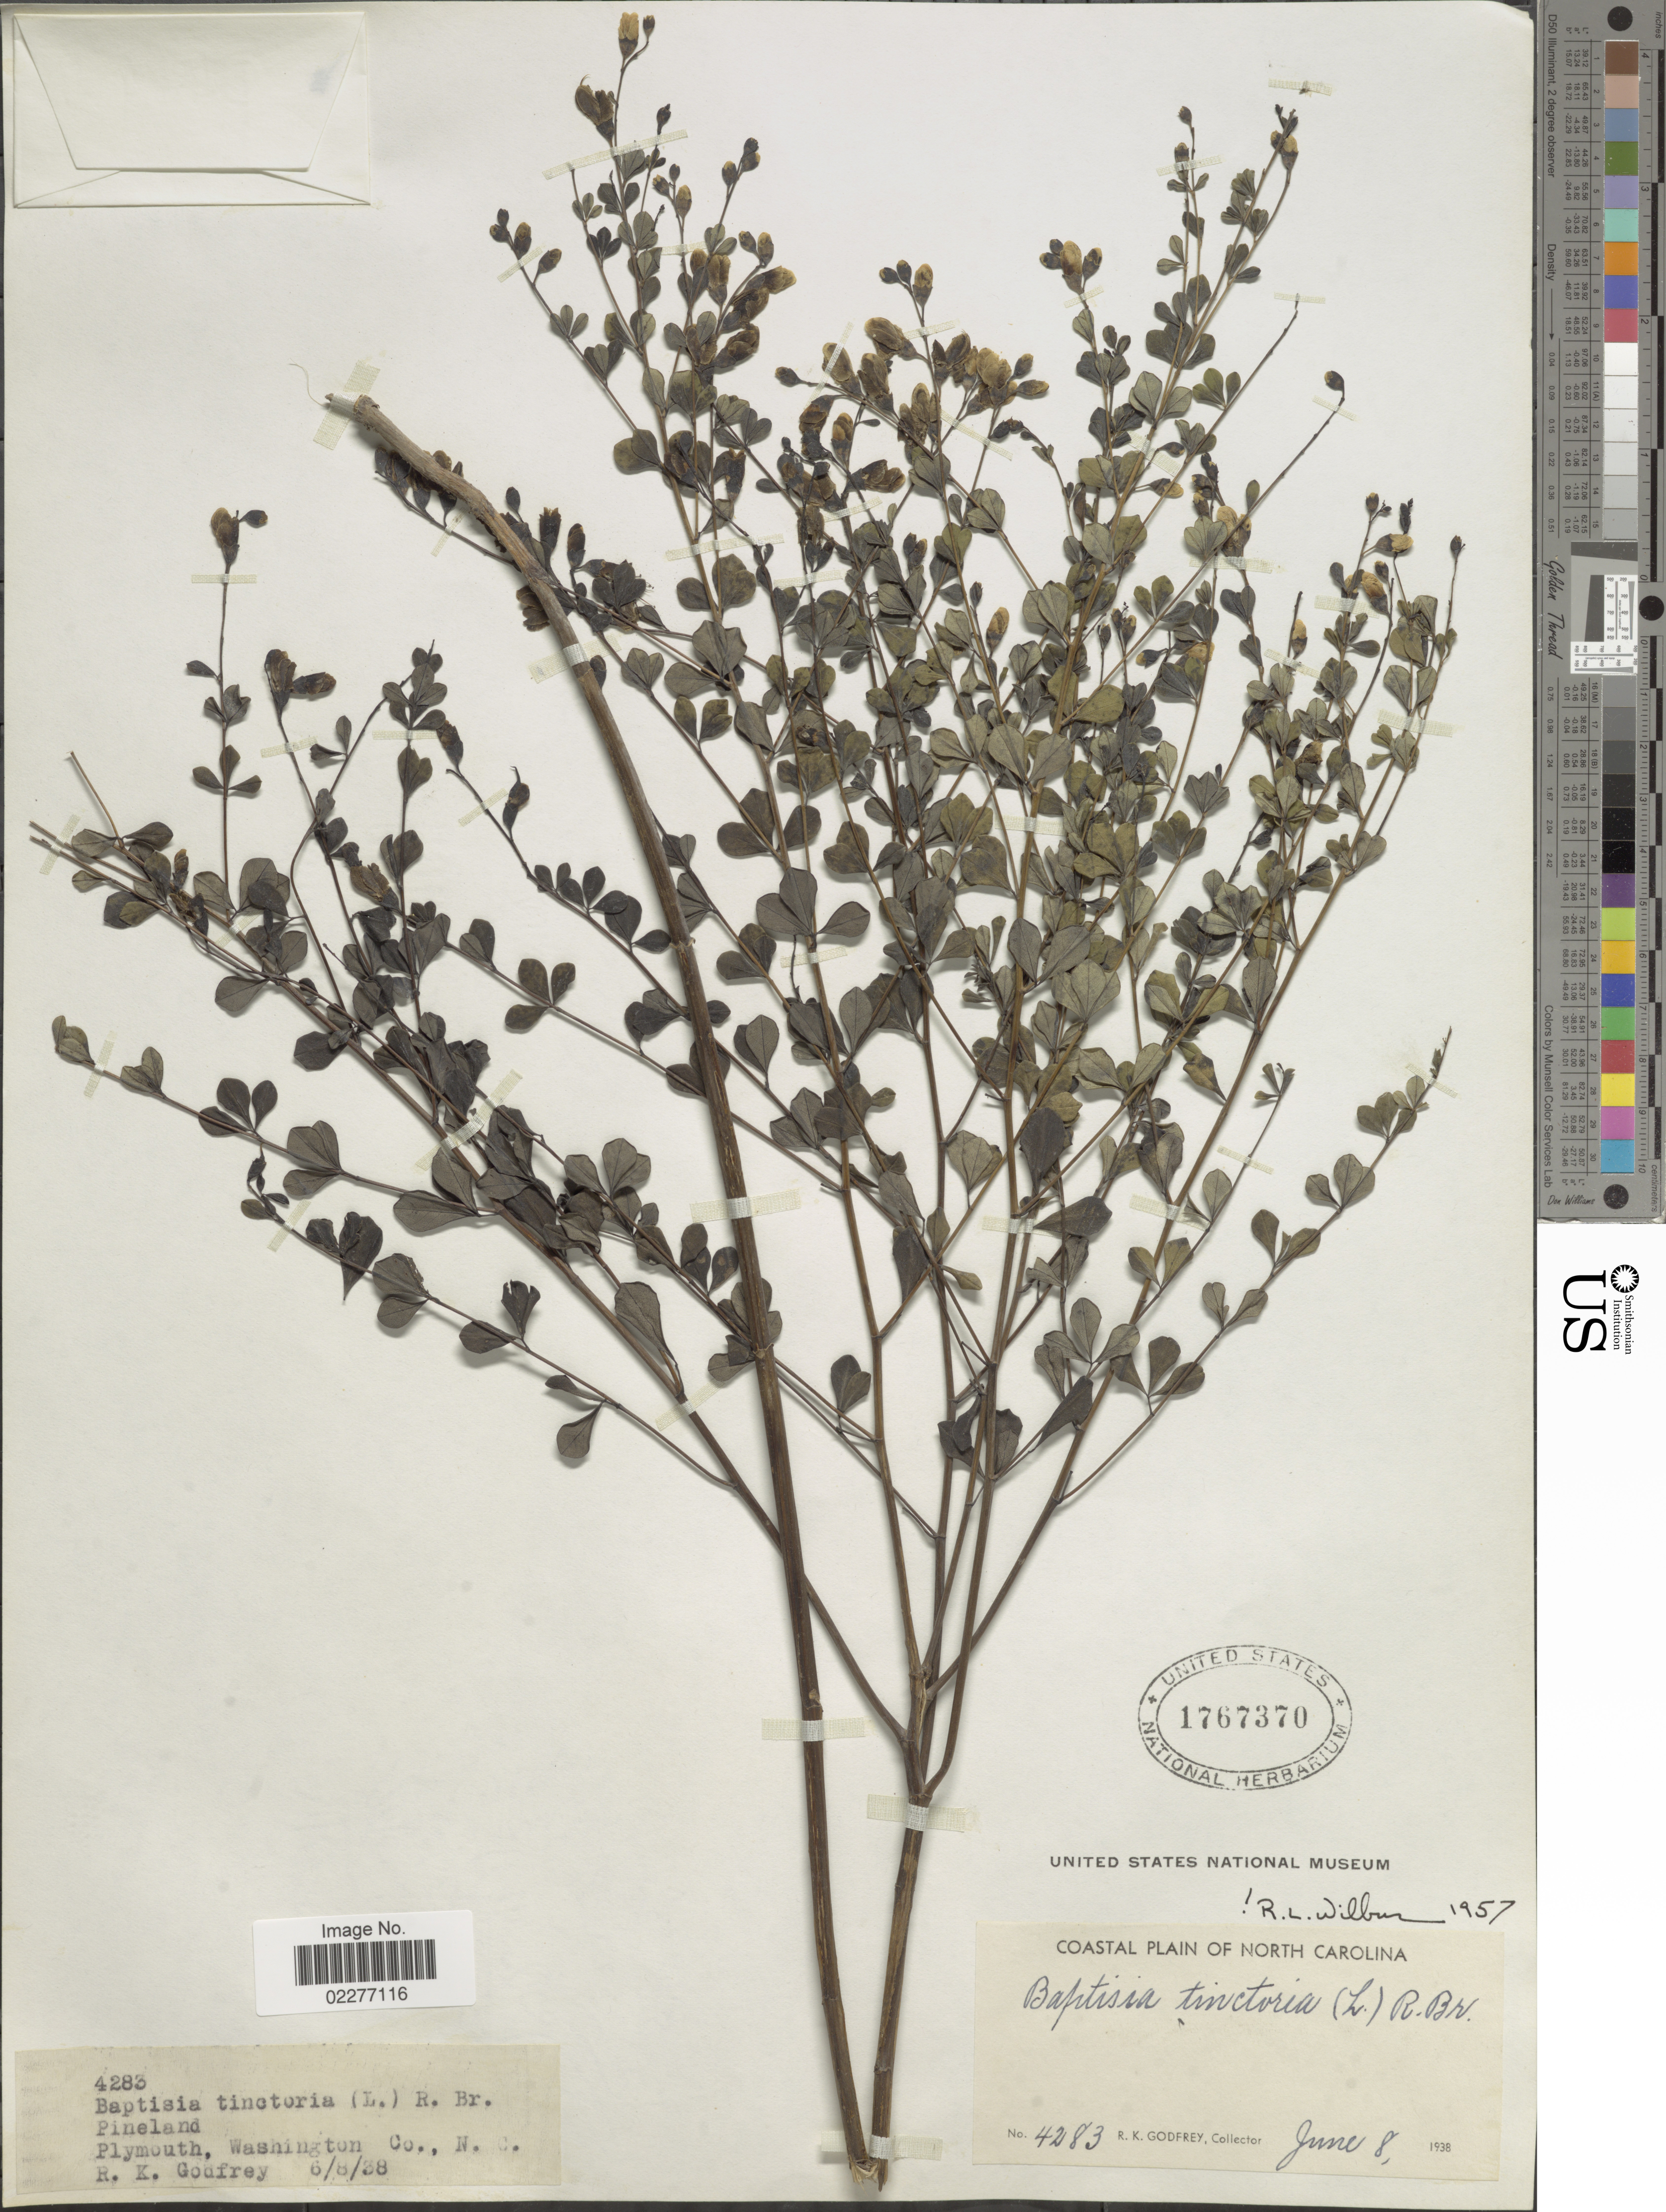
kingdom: Plantae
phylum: Tracheophyta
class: Magnoliopsida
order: Fabales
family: Fabaceae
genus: Baptisia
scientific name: Baptisia tinctoria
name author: (L.) R. Br.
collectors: R. K. Godfrey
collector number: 4283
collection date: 1938-06-08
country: United States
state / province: North Carolina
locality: Coastal Plain of North Carolina, Pineland, Plymouth, Washington Co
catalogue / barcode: US 1767370